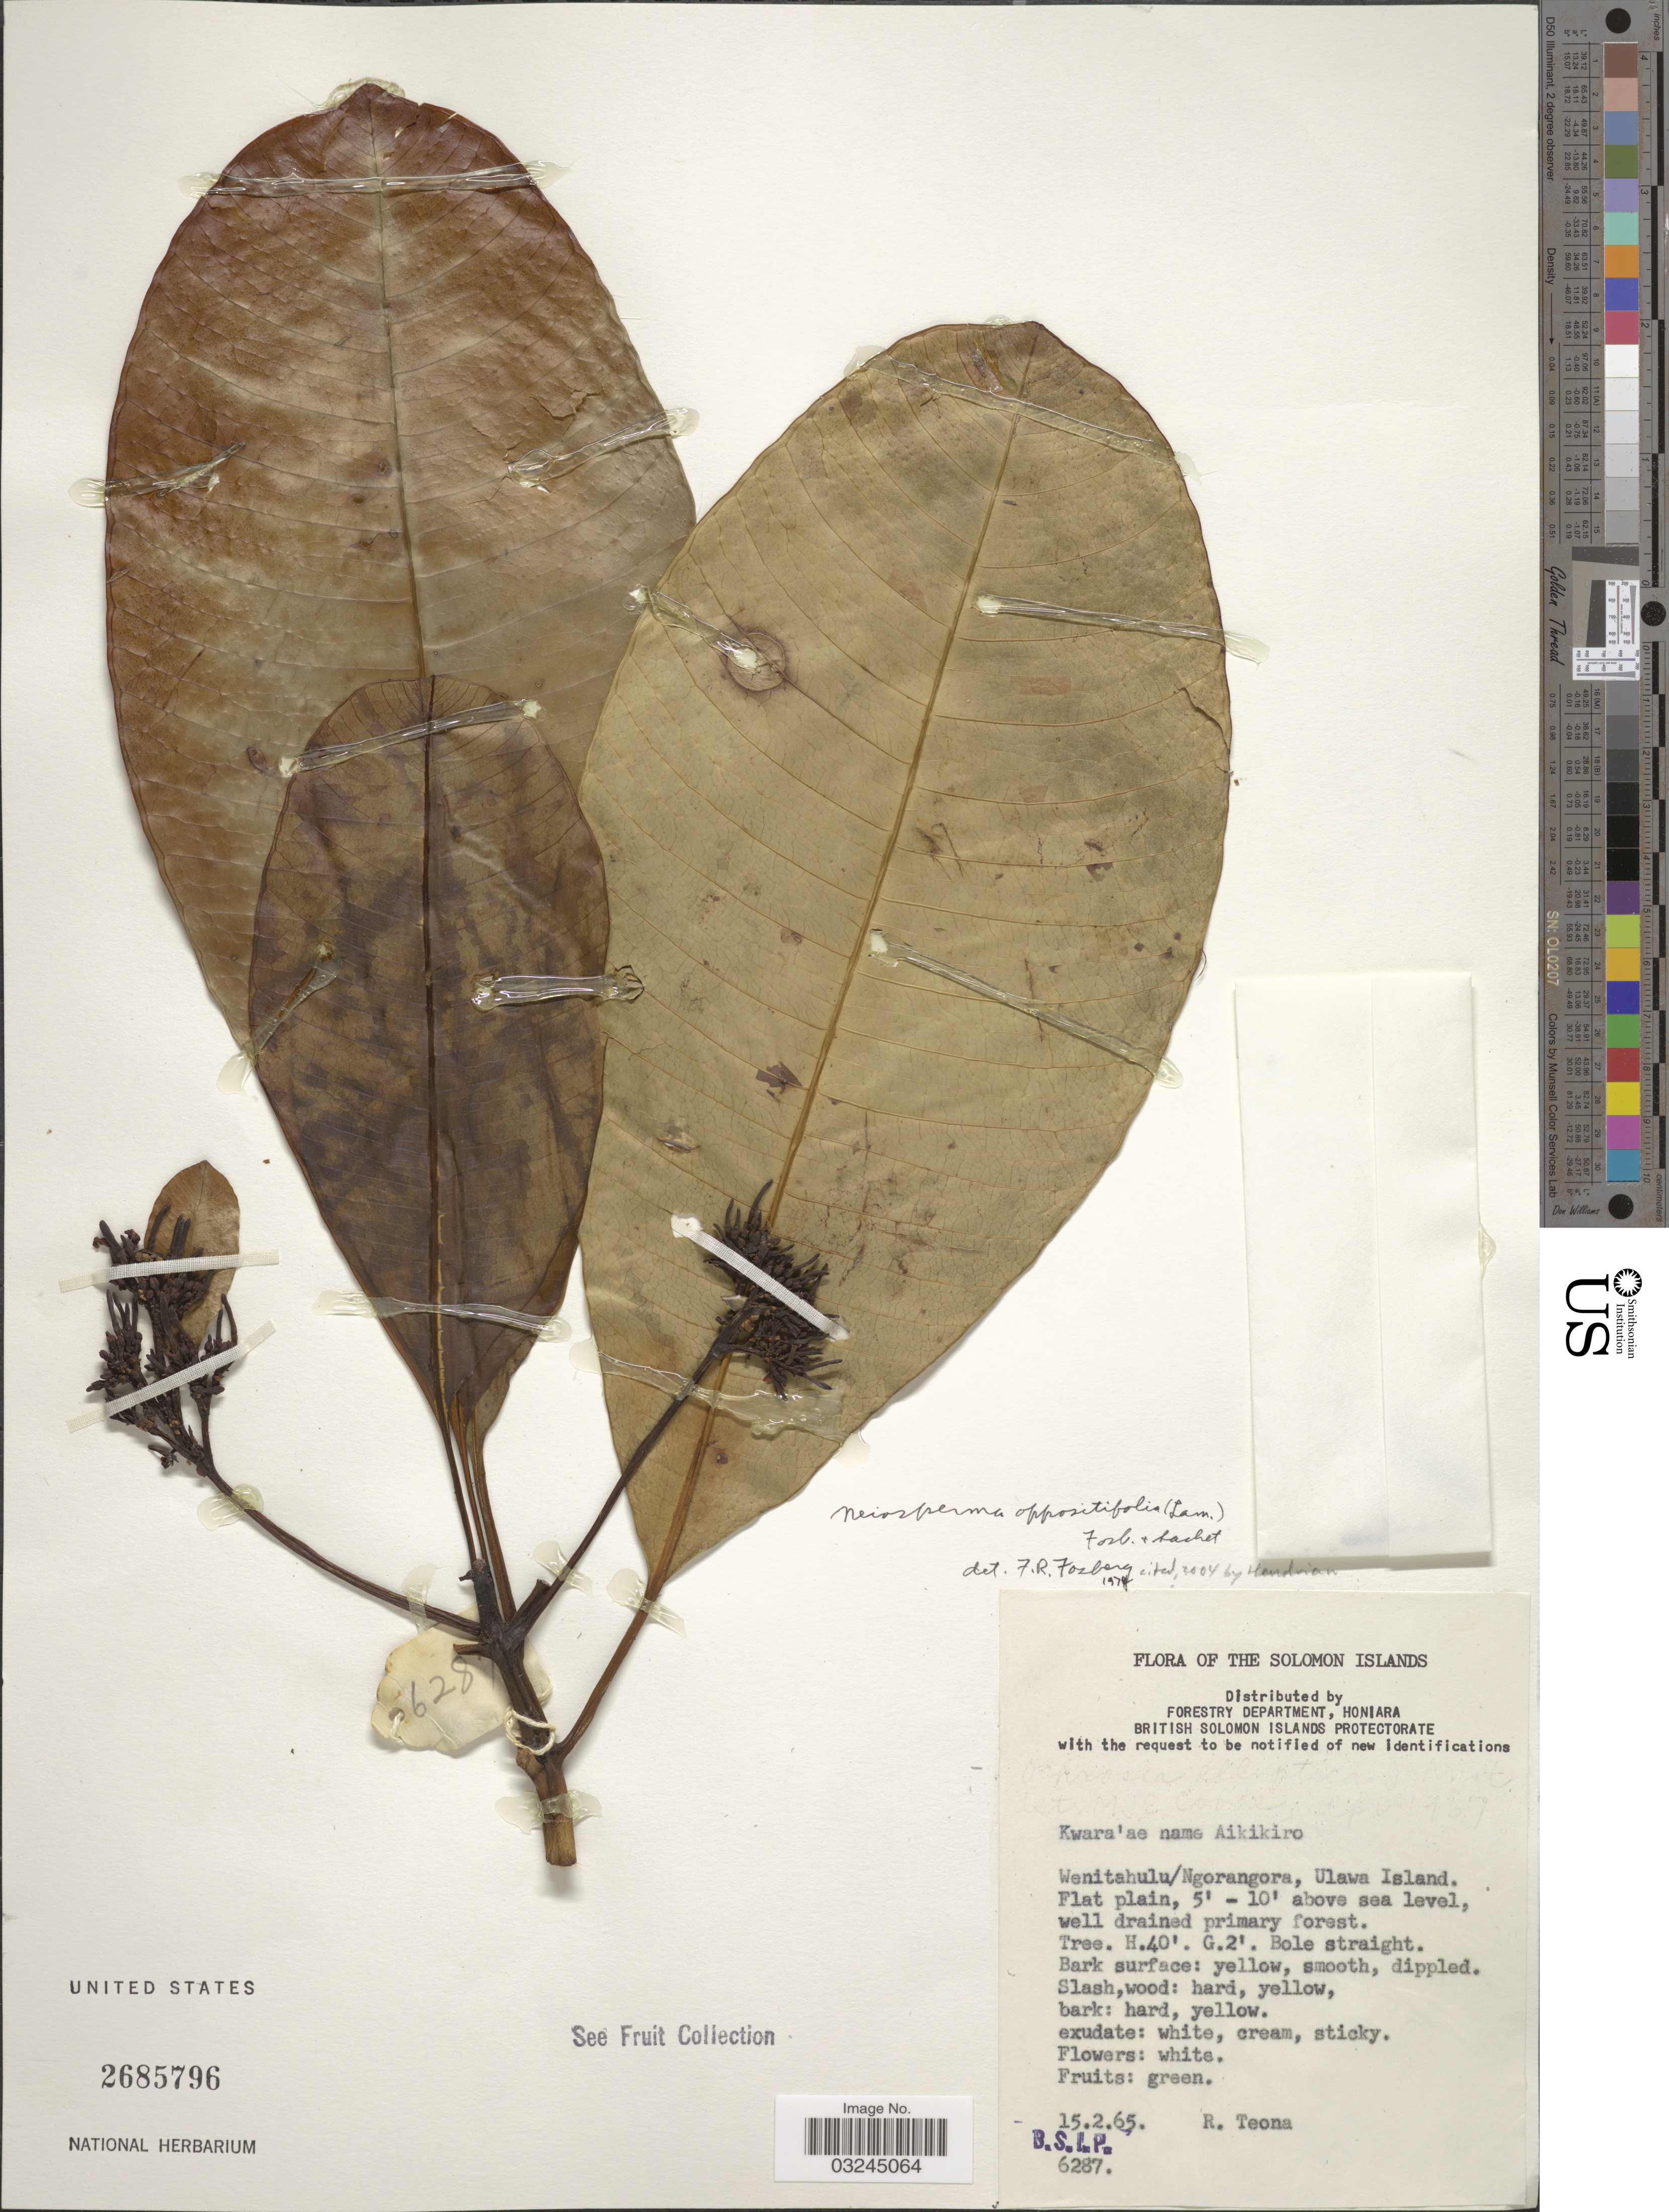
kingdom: Plantae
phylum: Tracheophyta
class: Magnoliopsida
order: Gentianales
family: Apocynaceae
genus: Ochrosia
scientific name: Ochrosia oppositifolia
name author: (Lam.) K. Schum.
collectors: R. Teona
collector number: BSIP6287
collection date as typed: Transcribed d/m/y: 15/2/65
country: Solomon Islands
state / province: Solomon Islands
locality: Wenitahulu/ Ngorangora, Ulawa Island.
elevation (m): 2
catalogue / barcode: US 2685796